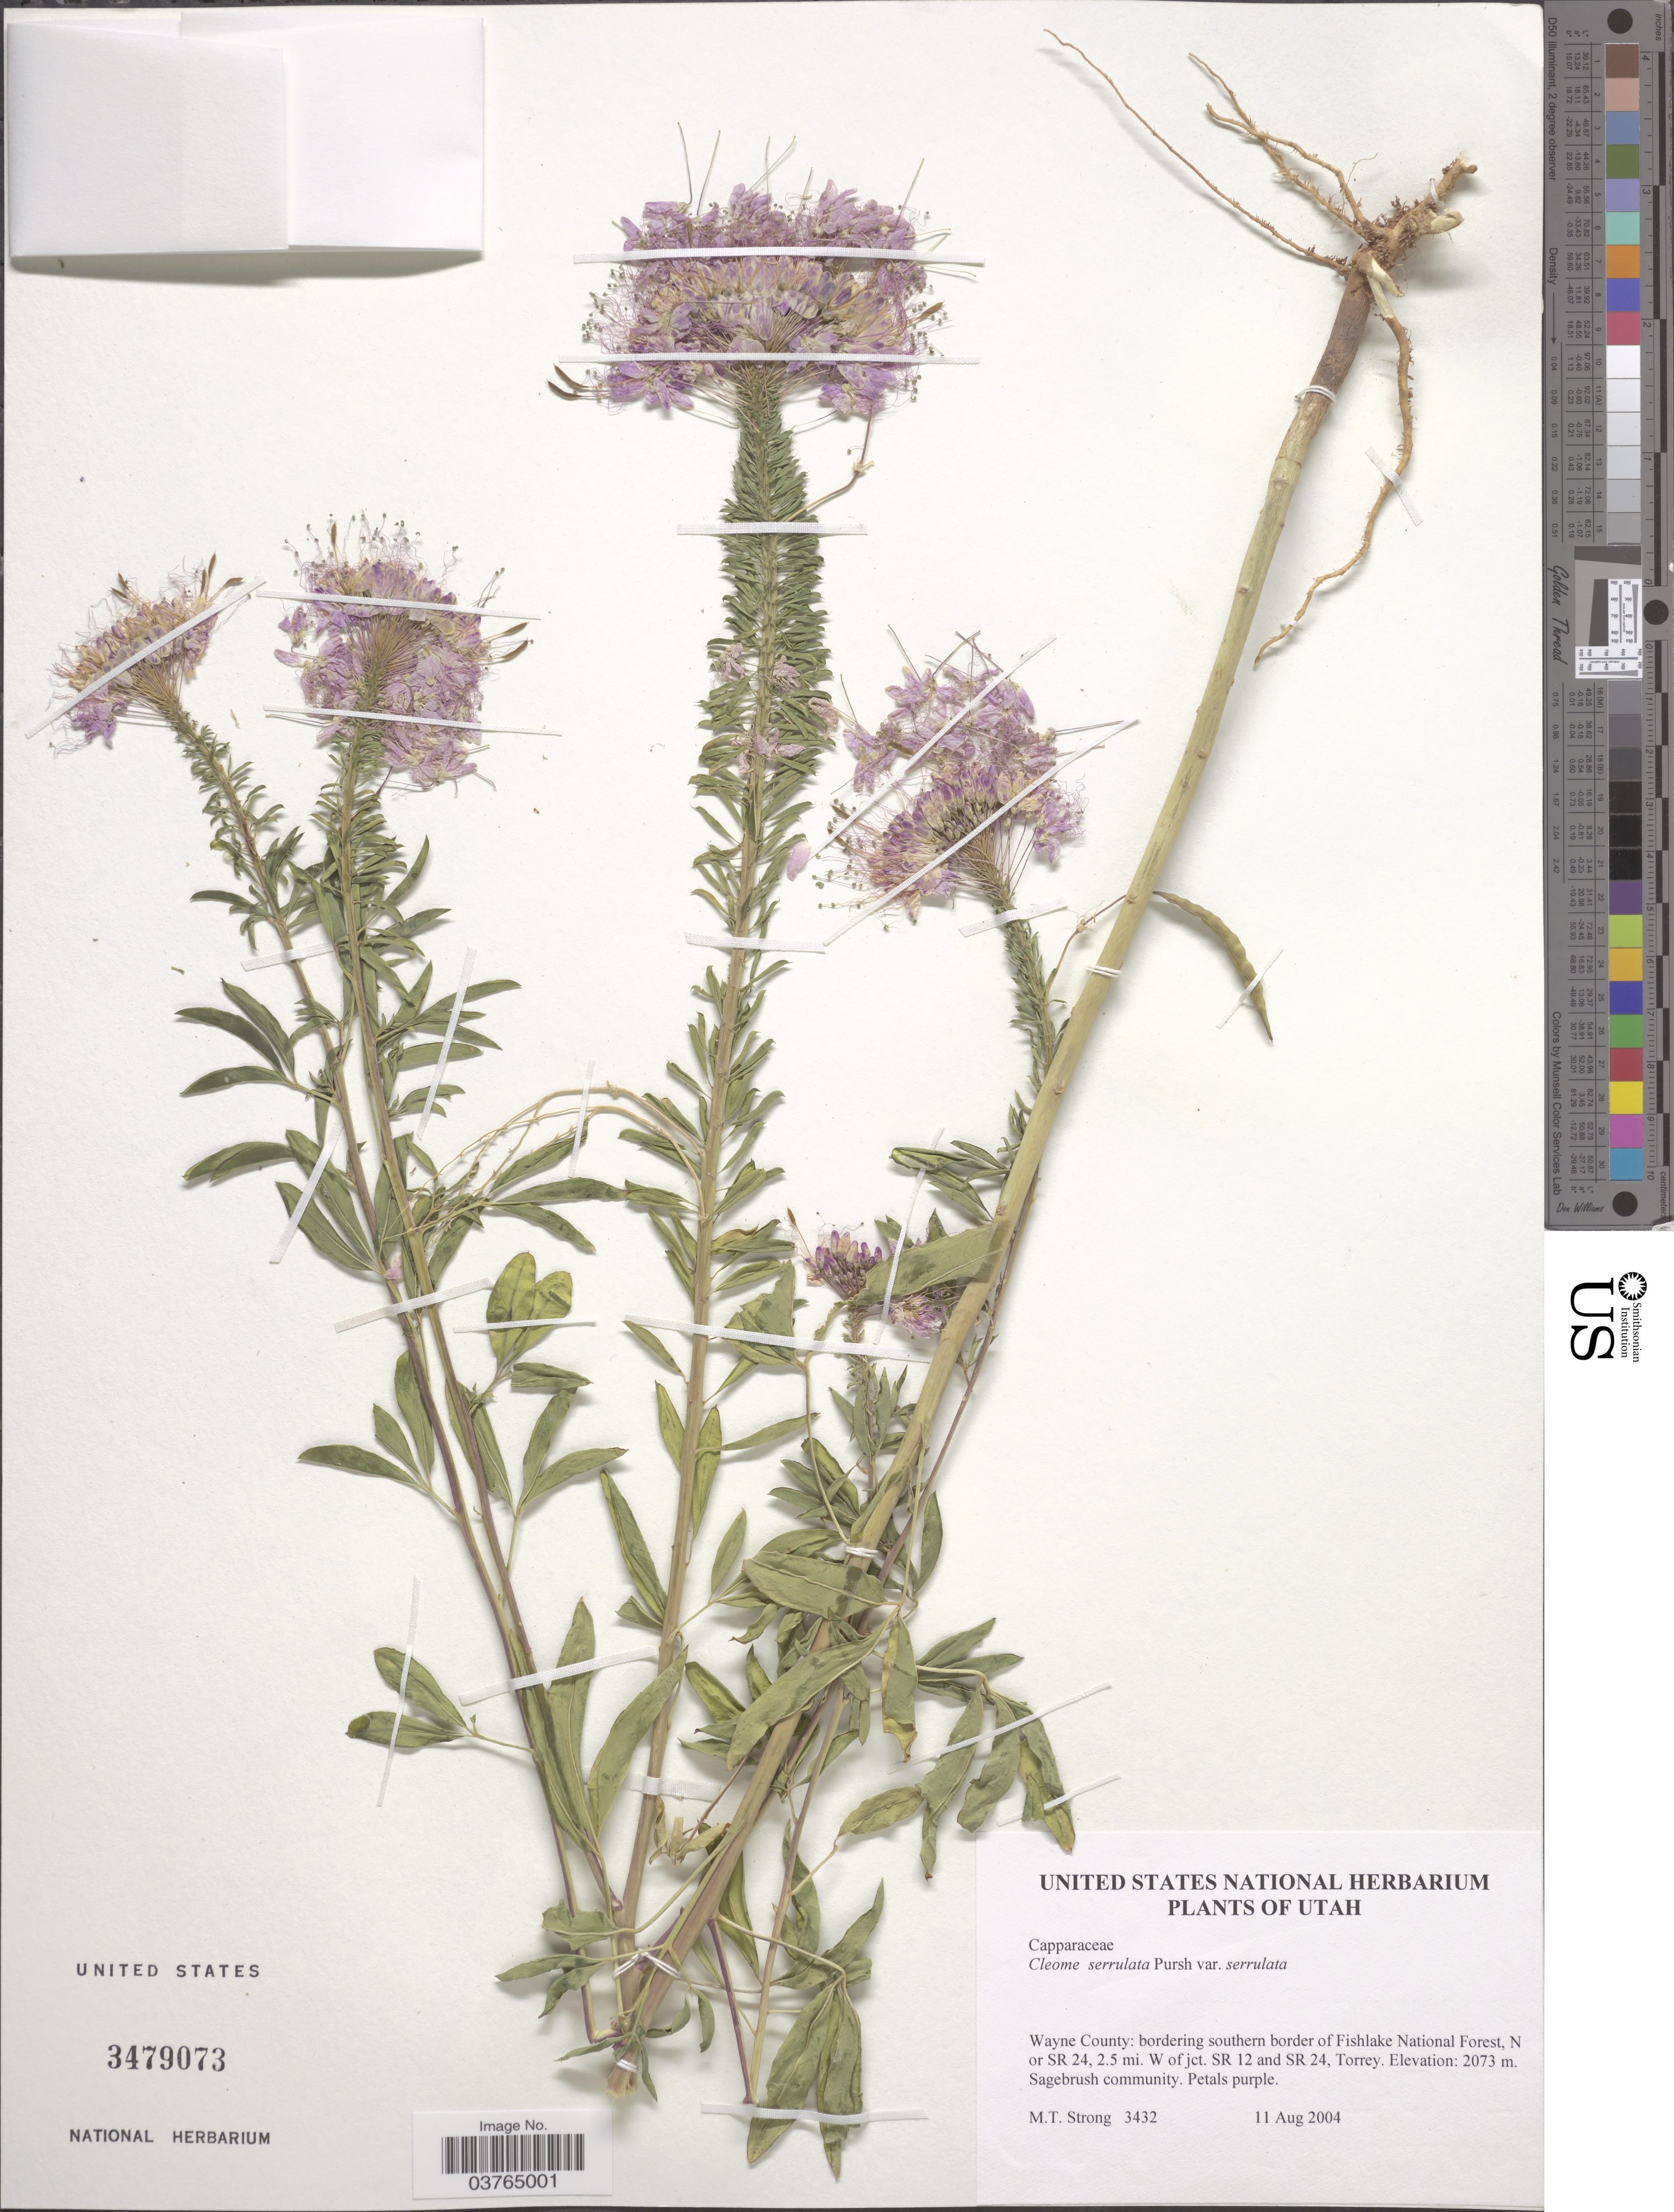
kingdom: Plantae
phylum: Tracheophyta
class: Magnoliopsida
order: Brassicales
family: Cleomaceae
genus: Cleomella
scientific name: Cleomella serrulata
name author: (Pursh) Roalson & J.C. Hall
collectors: M. T. Strong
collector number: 3432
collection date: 2004-08-11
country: United States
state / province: Utah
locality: Wayne County: bordering southern border of Fishlake National Forest, N or SR 24, 2.5 mi. W of jct. SR 12 and SR 24, Torrey.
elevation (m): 2073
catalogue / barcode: US 3479073